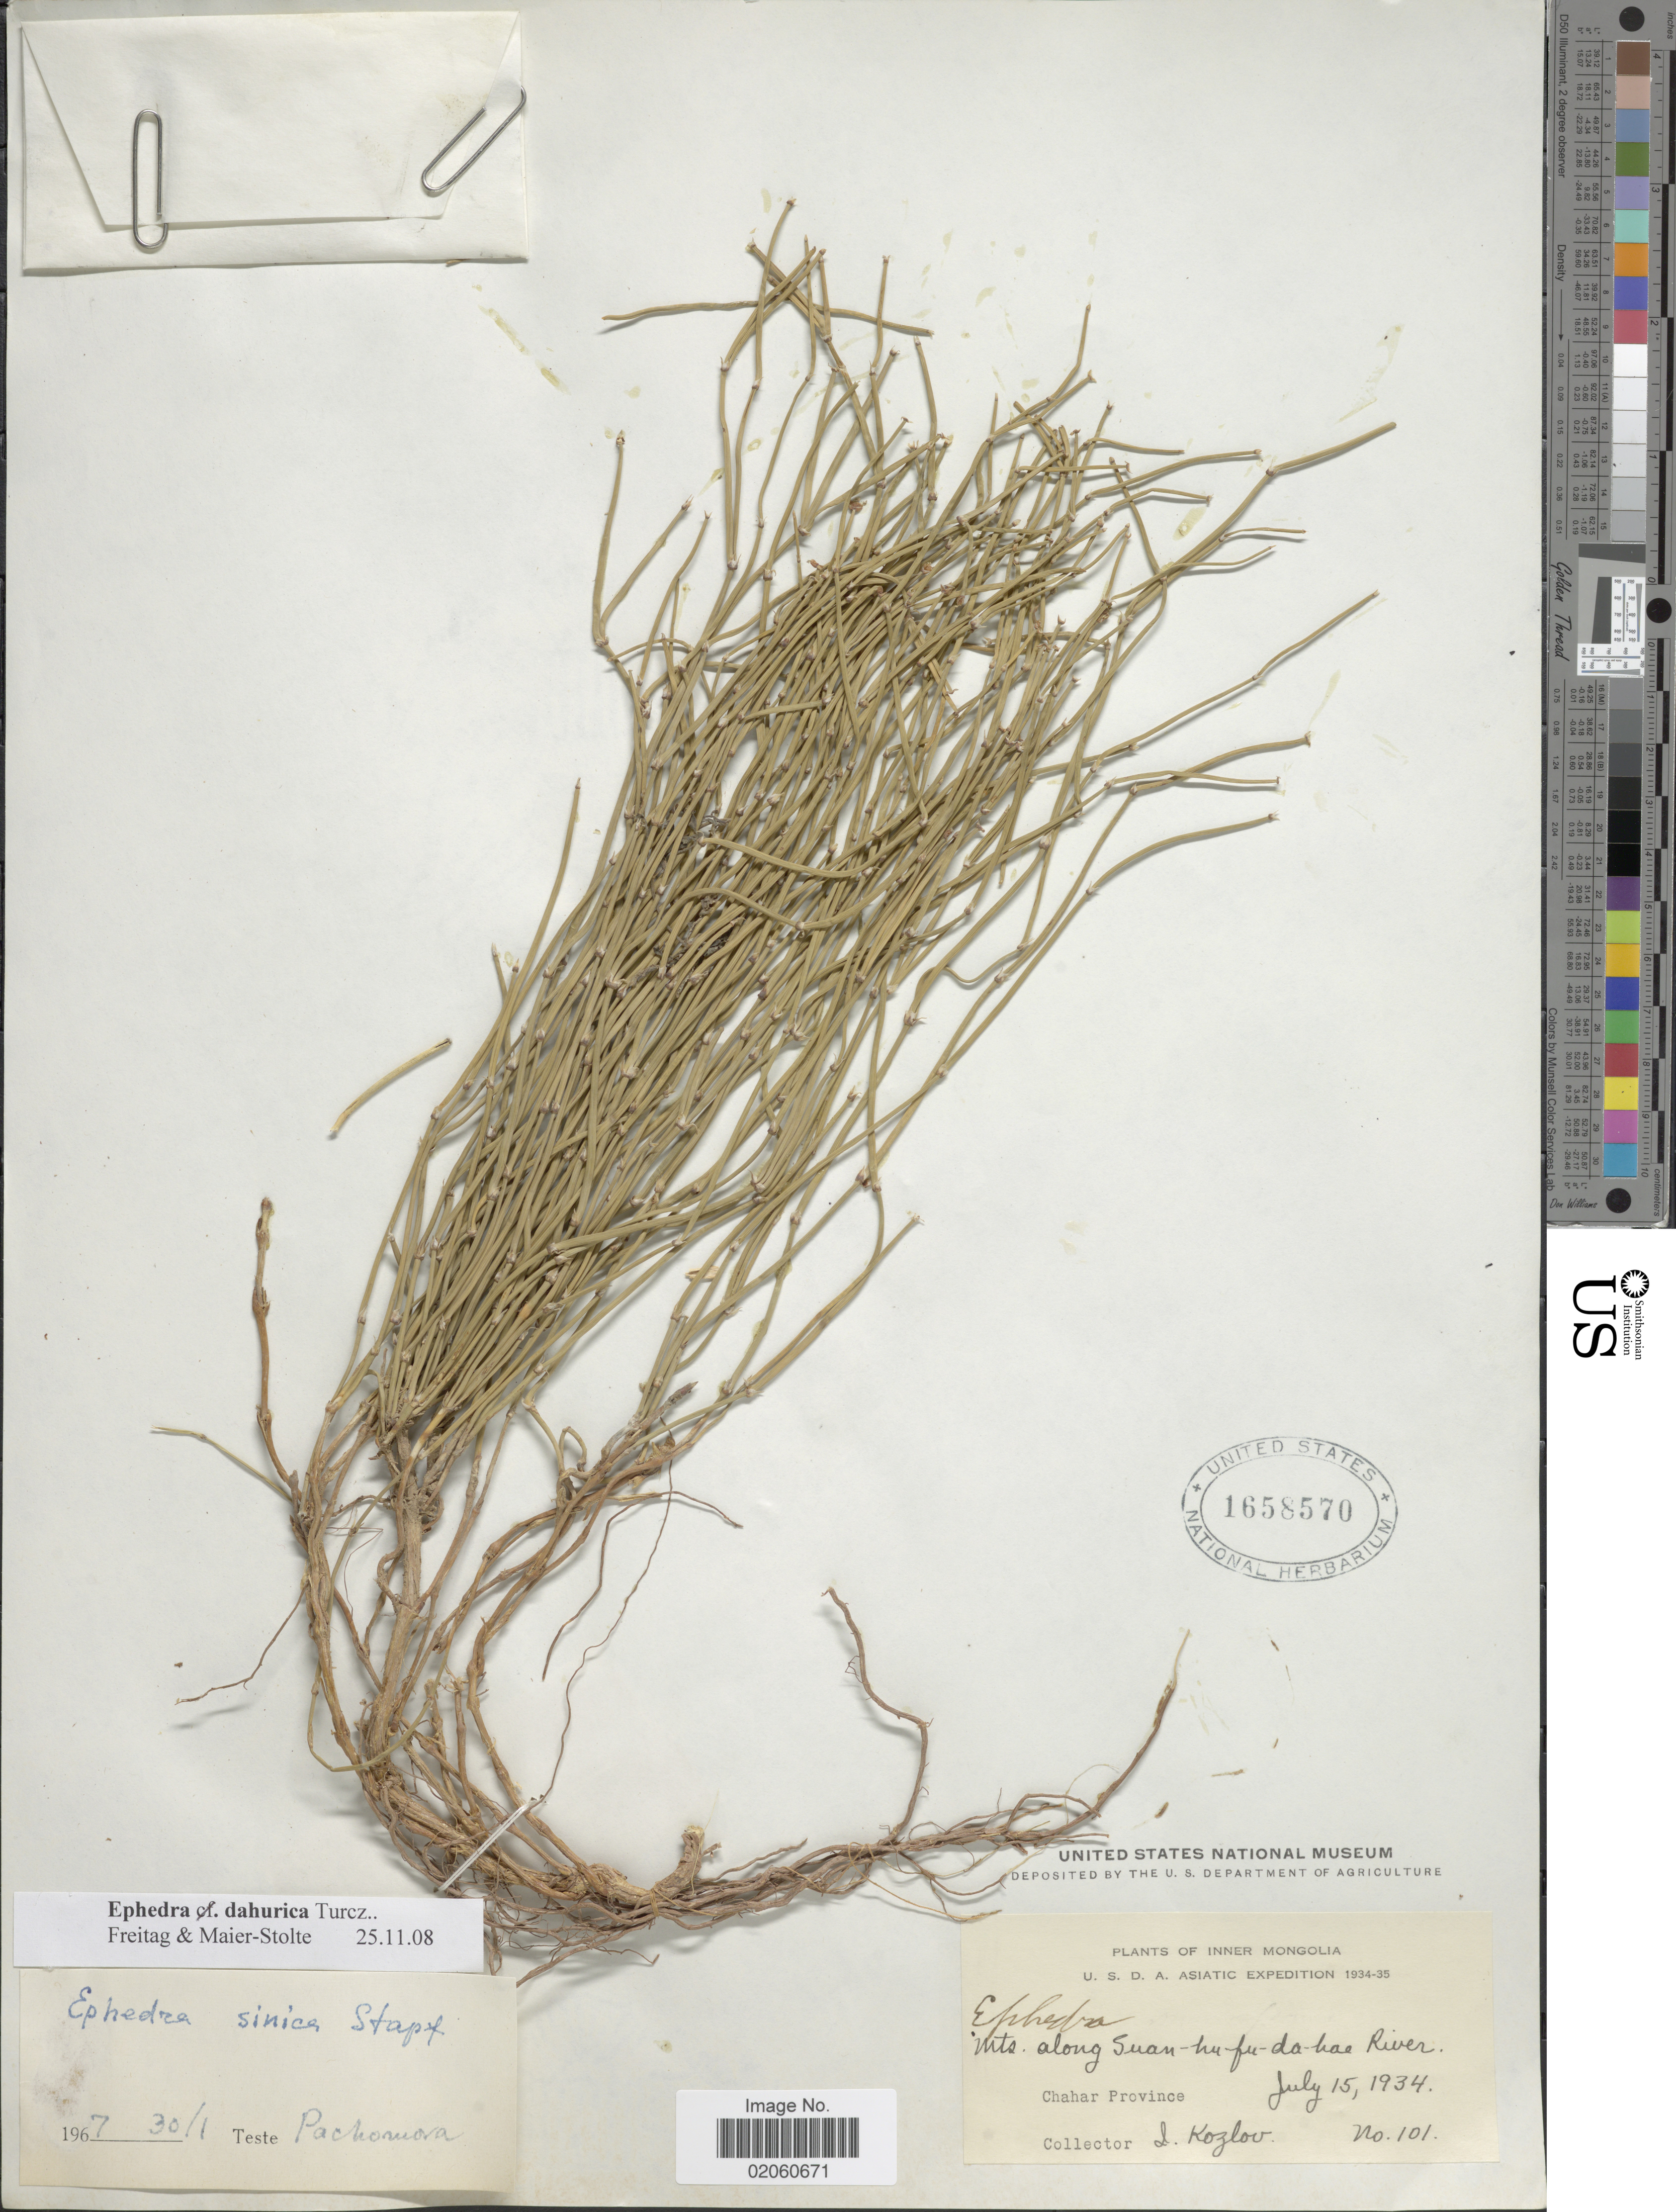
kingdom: Plantae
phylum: Tracheophyta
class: Gnetopsida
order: Ephedrales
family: Ephedraceae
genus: Ephedra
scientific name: Ephedra dahurica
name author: Turcz.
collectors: I. Kozlov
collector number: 101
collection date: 1934-07-15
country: China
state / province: Nei Monggol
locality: Inner Mongolia, Mts. along Suan-hu-fu-da-has [interpreted] River, Chahar Province.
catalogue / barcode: US 1658570